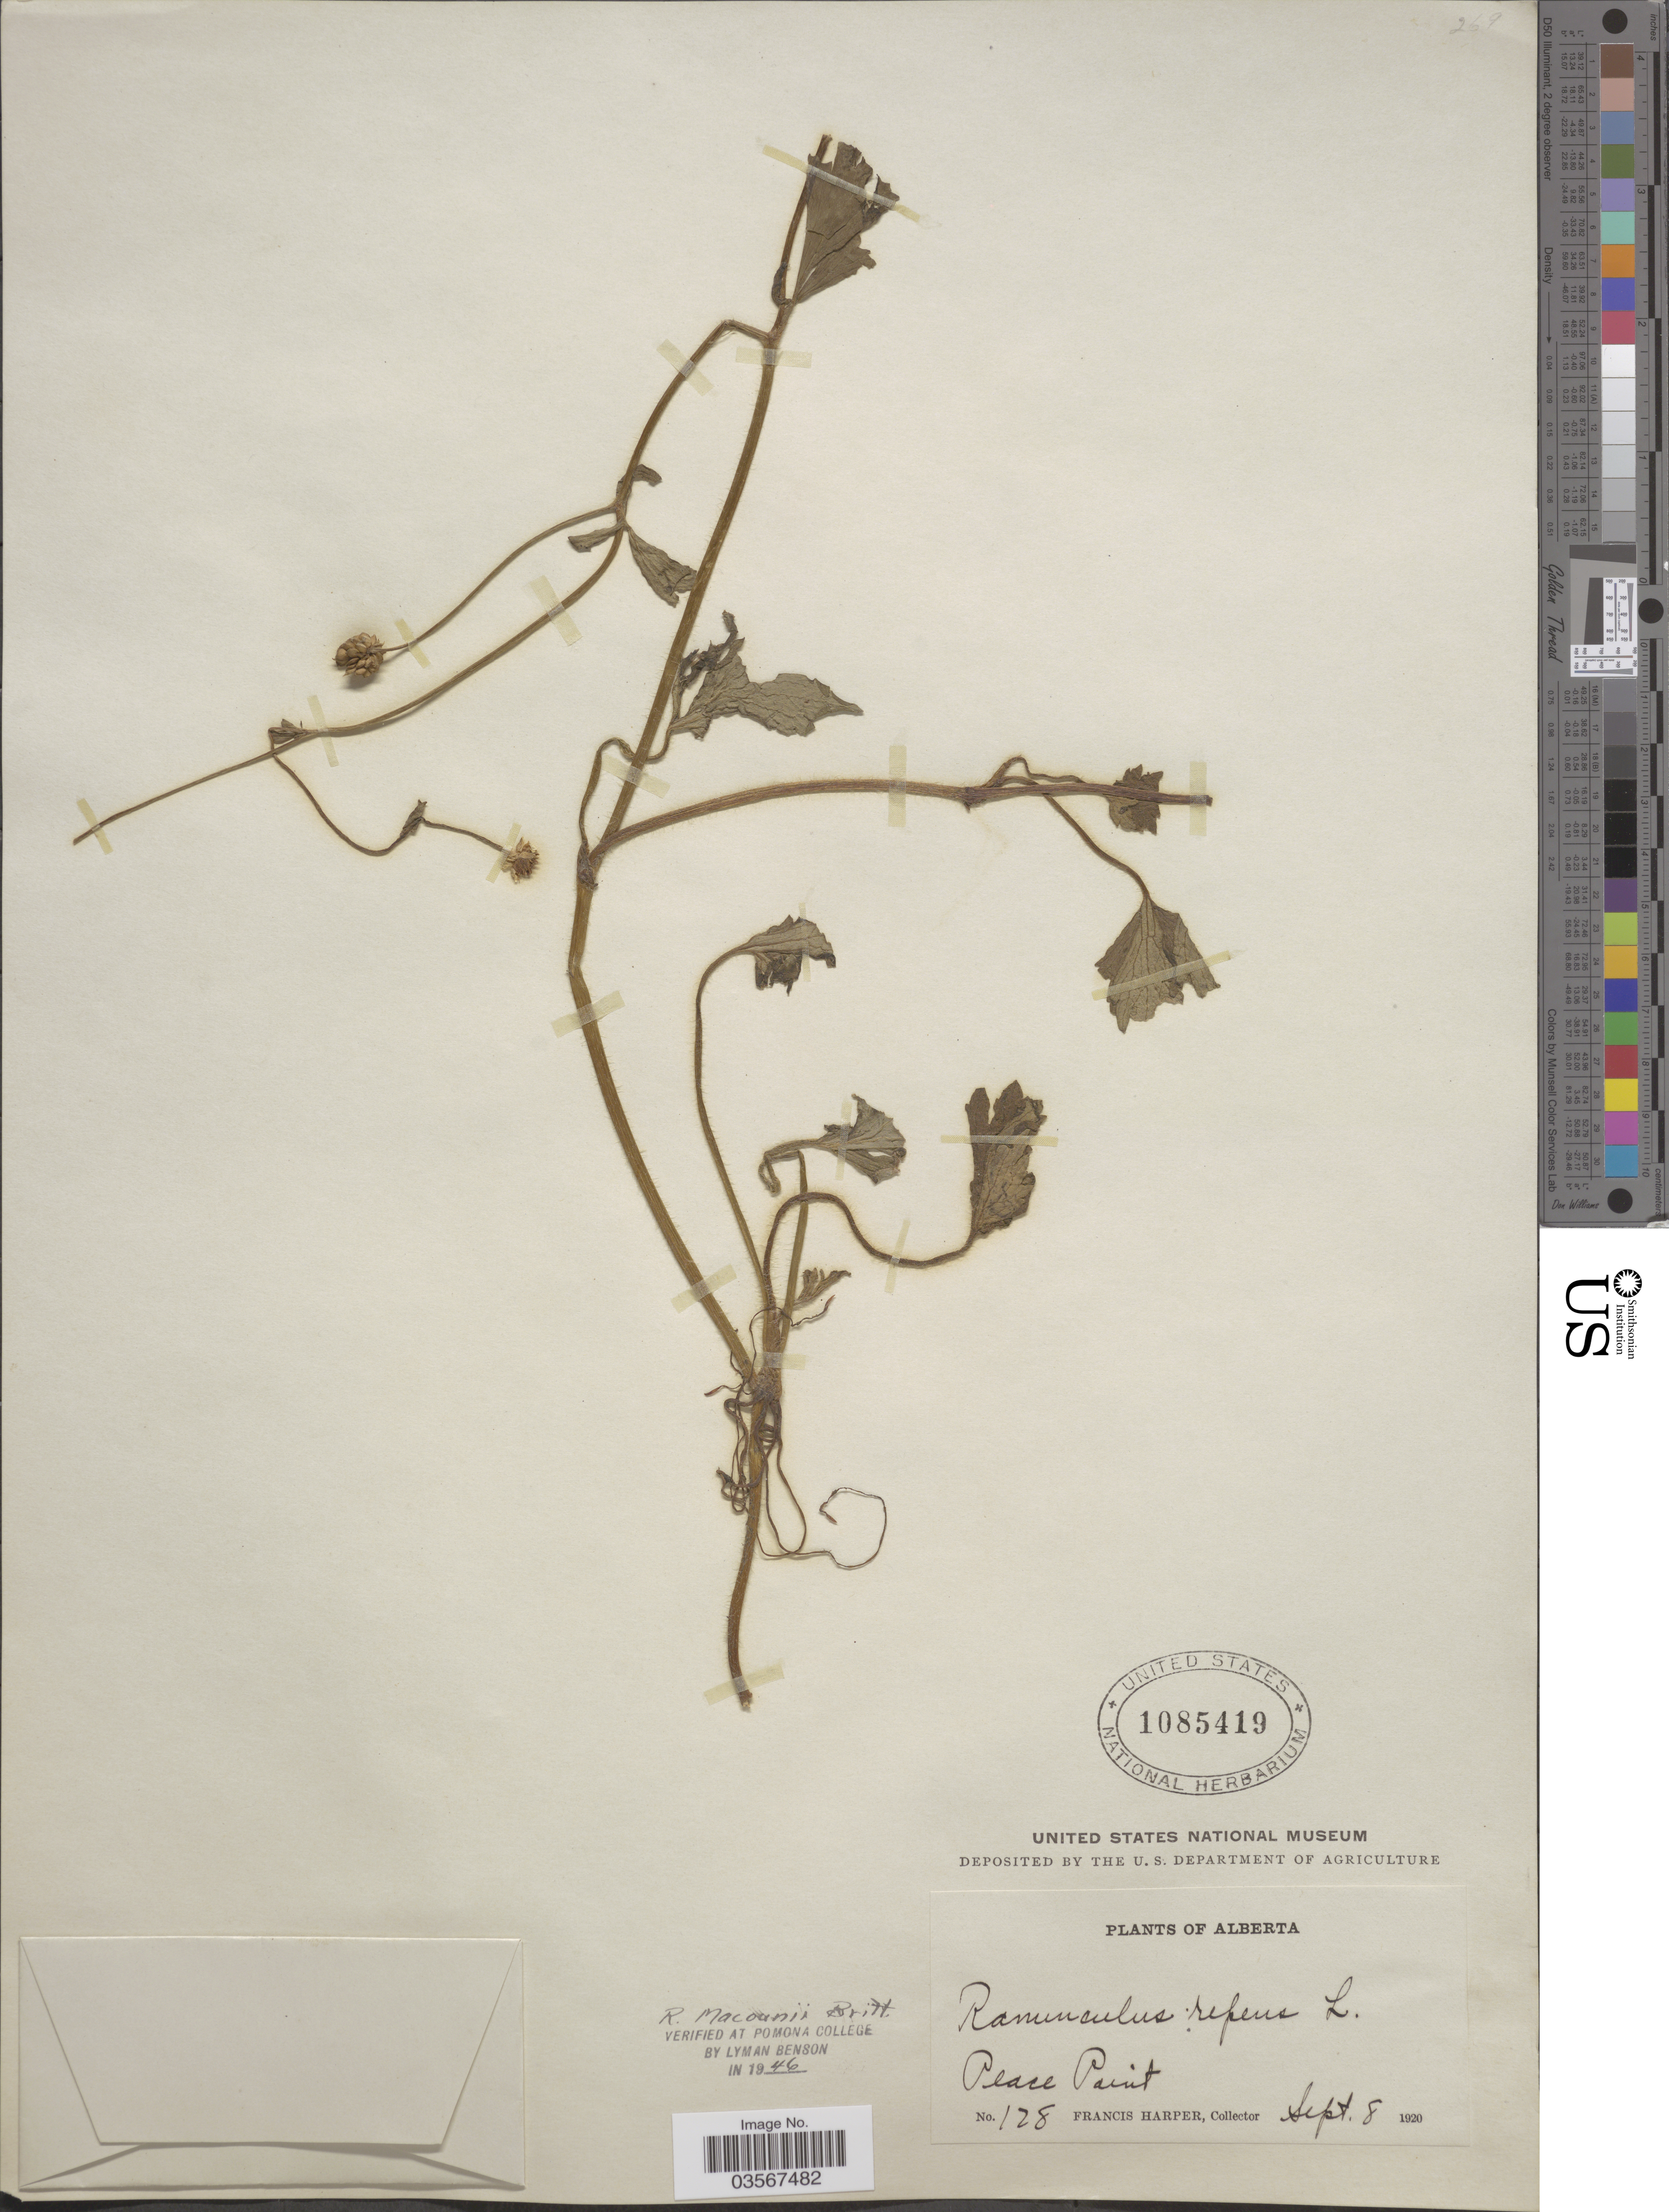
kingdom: Plantae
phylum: Tracheophyta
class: Magnoliopsida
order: Ranunculales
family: Ranunculaceae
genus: Ranunculus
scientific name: Ranunculus macounii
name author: Britton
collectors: F. Harper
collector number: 128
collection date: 1920-09-08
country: Canada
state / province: Alberta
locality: Peace Point.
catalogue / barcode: US 1085419